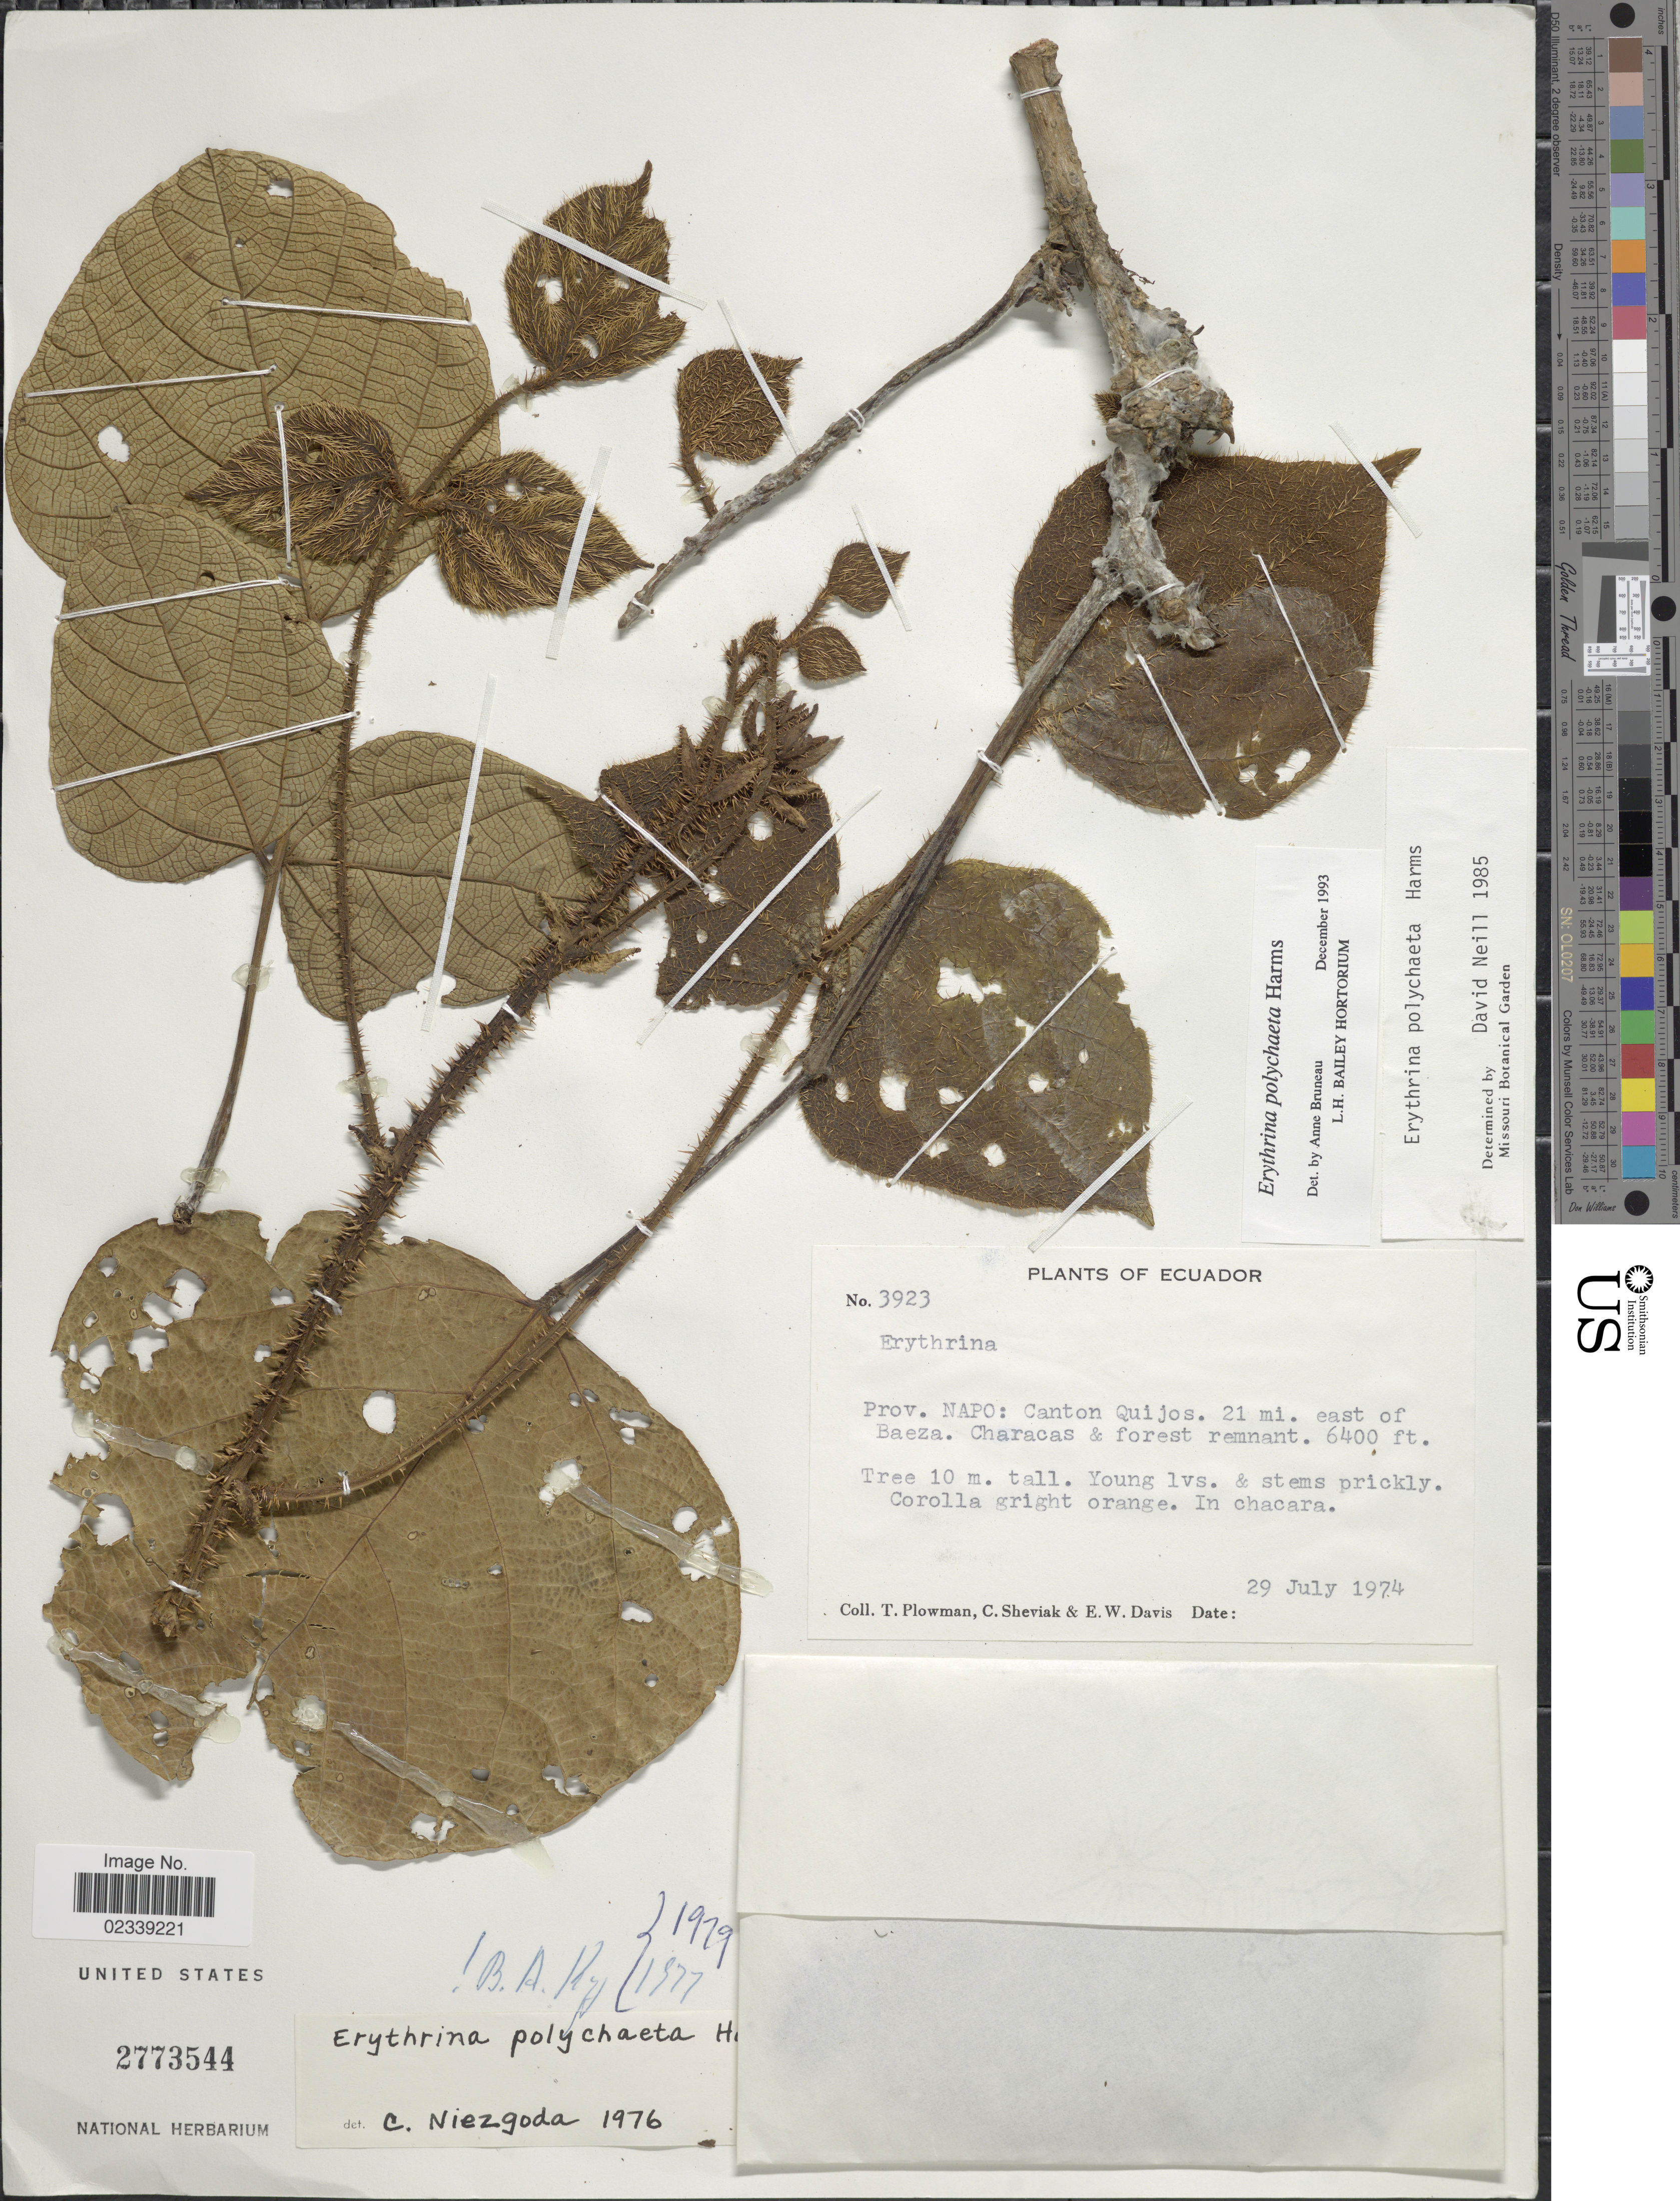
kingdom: Plantae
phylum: Tracheophyta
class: Magnoliopsida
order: Fabales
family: Fabaceae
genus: Erythrina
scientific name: Erythrina polychaeta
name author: Harms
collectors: T. Plowman, C. J. Sheviak & E. W. Davis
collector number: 3923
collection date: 1974-07-29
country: Ecuador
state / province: Napo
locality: Canton Quijos, 21 mi. east of Baeza, Characas & forest remnant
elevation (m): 1951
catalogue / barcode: US 2773544